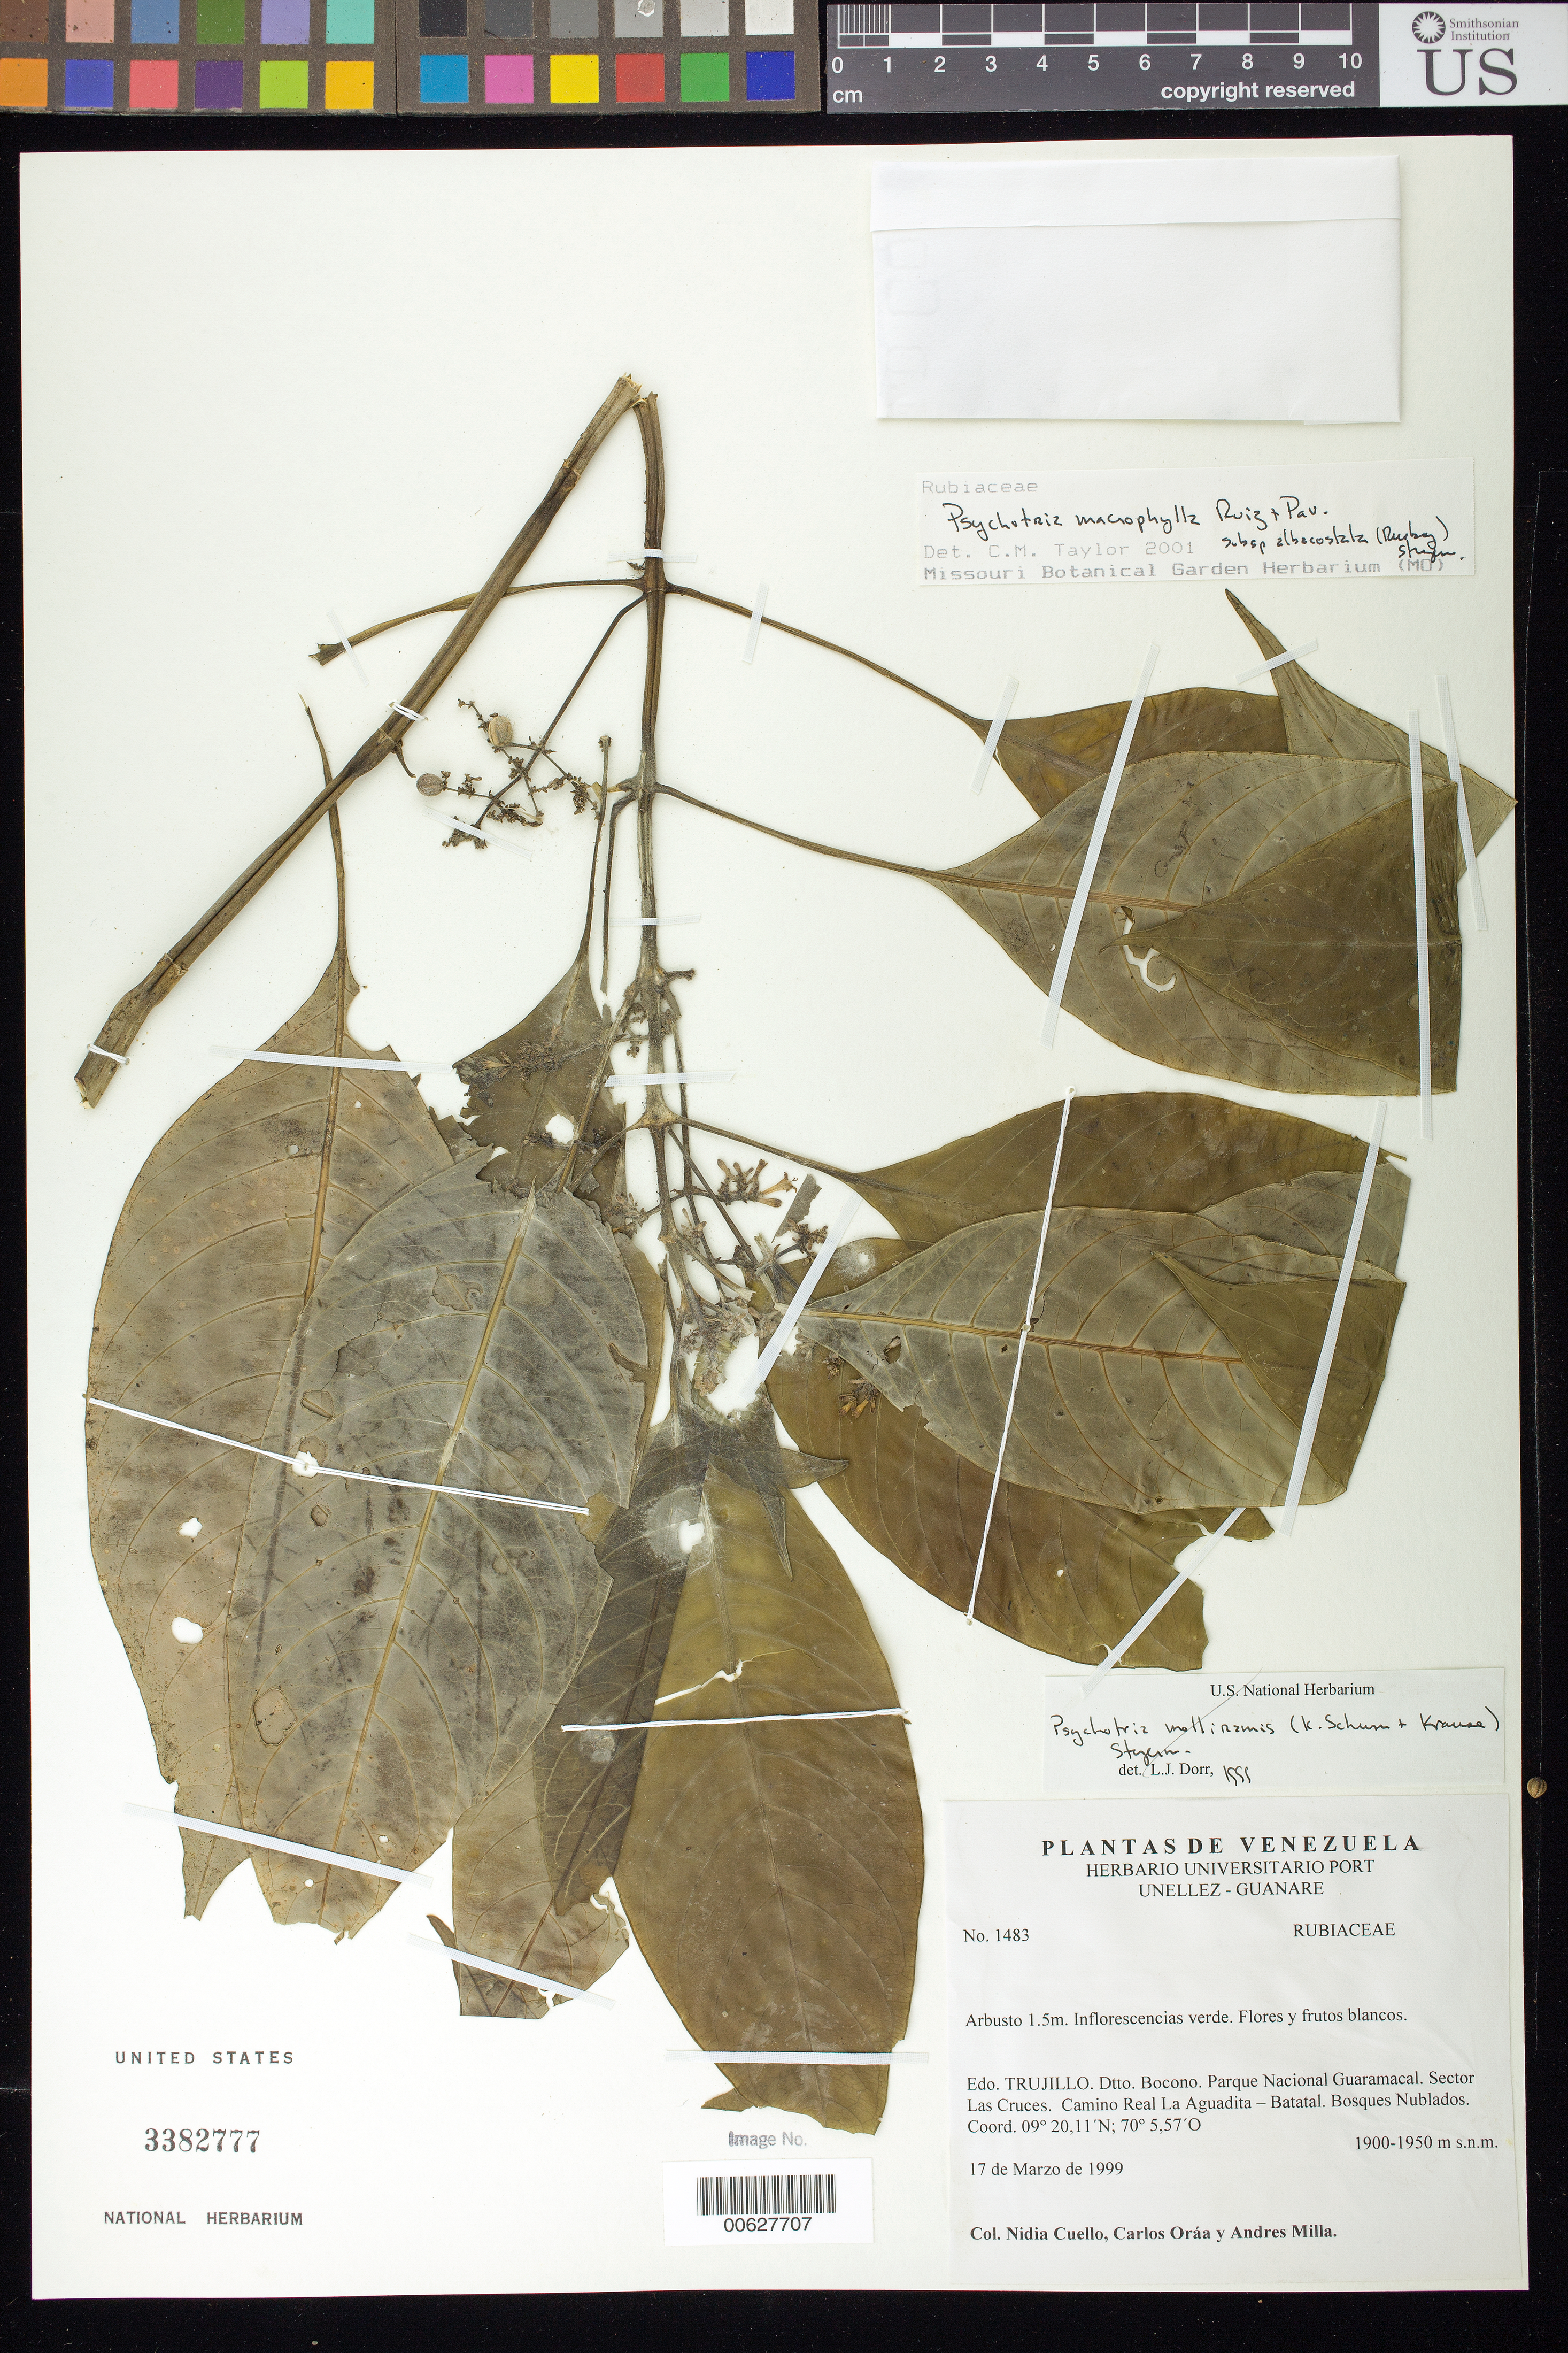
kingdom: Plantae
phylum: Tracheophyta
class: Magnoliopsida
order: Gentianales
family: Rubiaceae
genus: Psychotria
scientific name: Psychotria macrophylla subsp. albacostata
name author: Ruiz & Pav.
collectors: N. L. Cuello, C. Oráa & A. Milla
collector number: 1483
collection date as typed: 17 Mar 1999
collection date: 1999-03-17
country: Venezuela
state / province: Trujillo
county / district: Boconó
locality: Parque Nacional Guaramacal. Sector Las Cruces. Camino Real La Aguadita - Batatal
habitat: Bosques Nubladas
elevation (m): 1900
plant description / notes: MO, PORT, VEN, US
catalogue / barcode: US 3382777